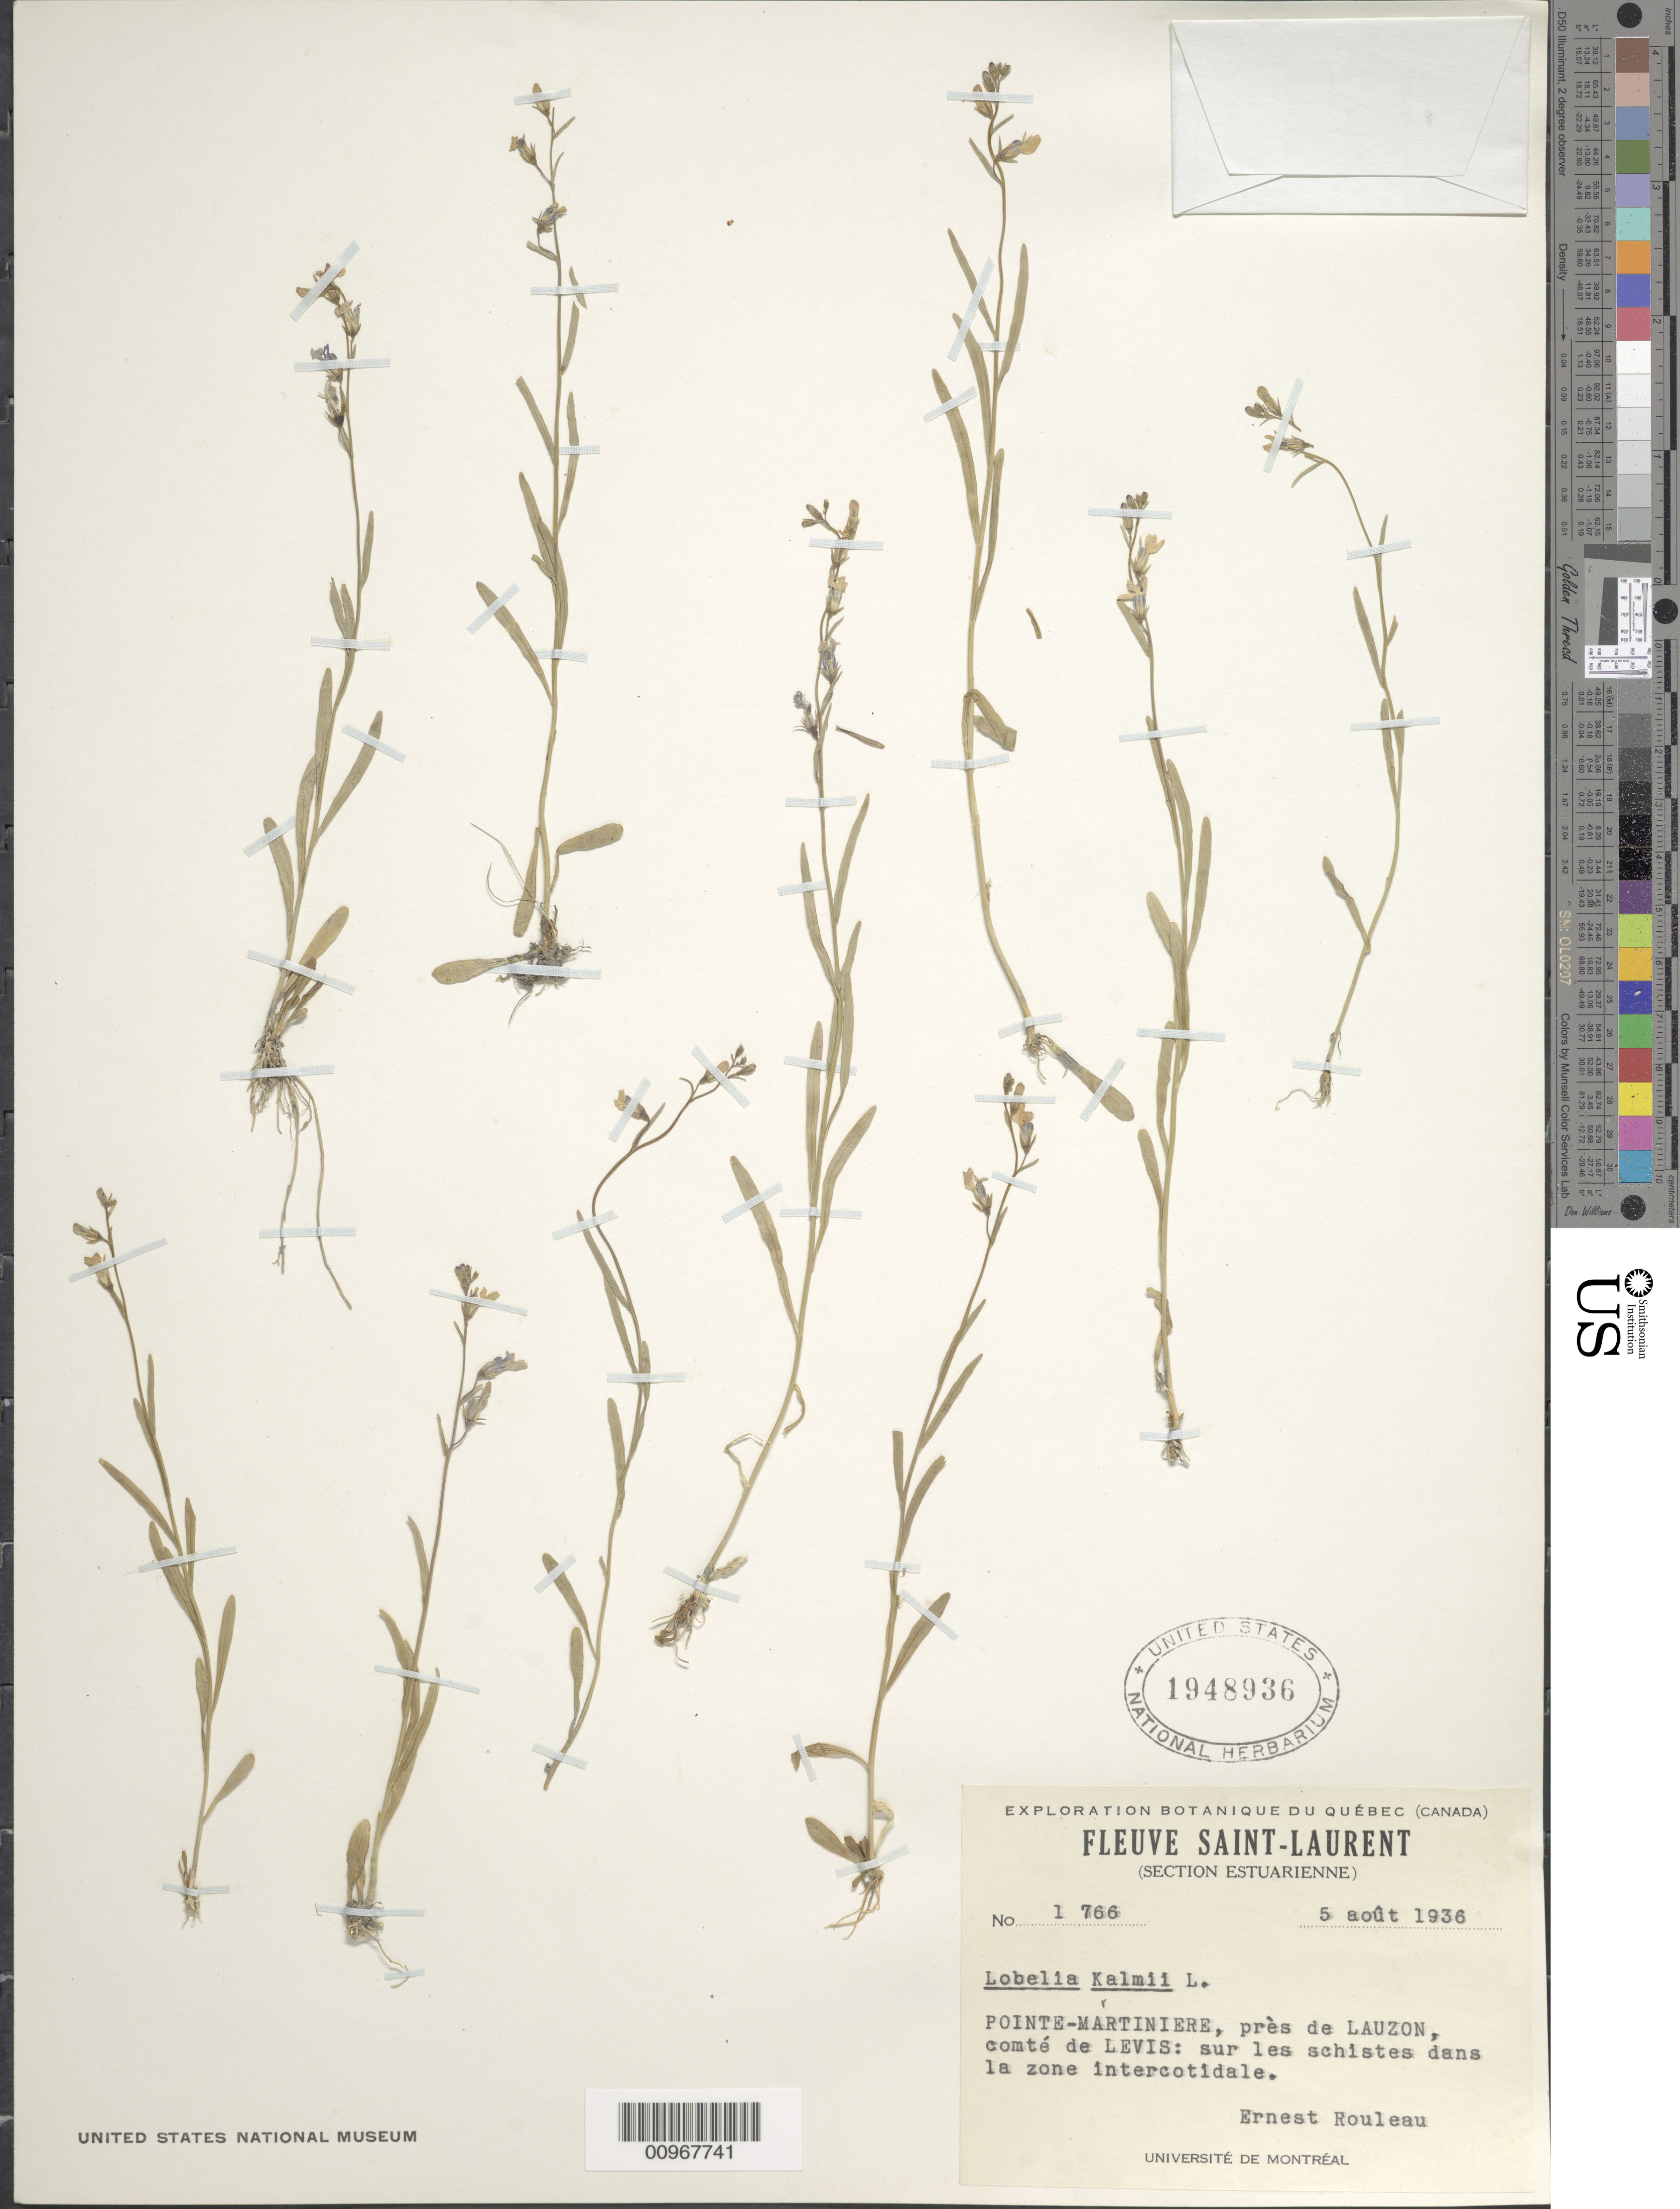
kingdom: Plantae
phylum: Tracheophyta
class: Magnoliopsida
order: Asterales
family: Campanulaceae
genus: Lobelia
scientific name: Lobelia kalmii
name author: L.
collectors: E. Rouleau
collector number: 1766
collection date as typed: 5 aout 1936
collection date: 1936-08-05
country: Canada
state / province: Quebec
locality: Pointe-Martiniere, pres de Lauzon, comte de Levis.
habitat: sur les schistes dans la zone intercotidale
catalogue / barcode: US 1948936